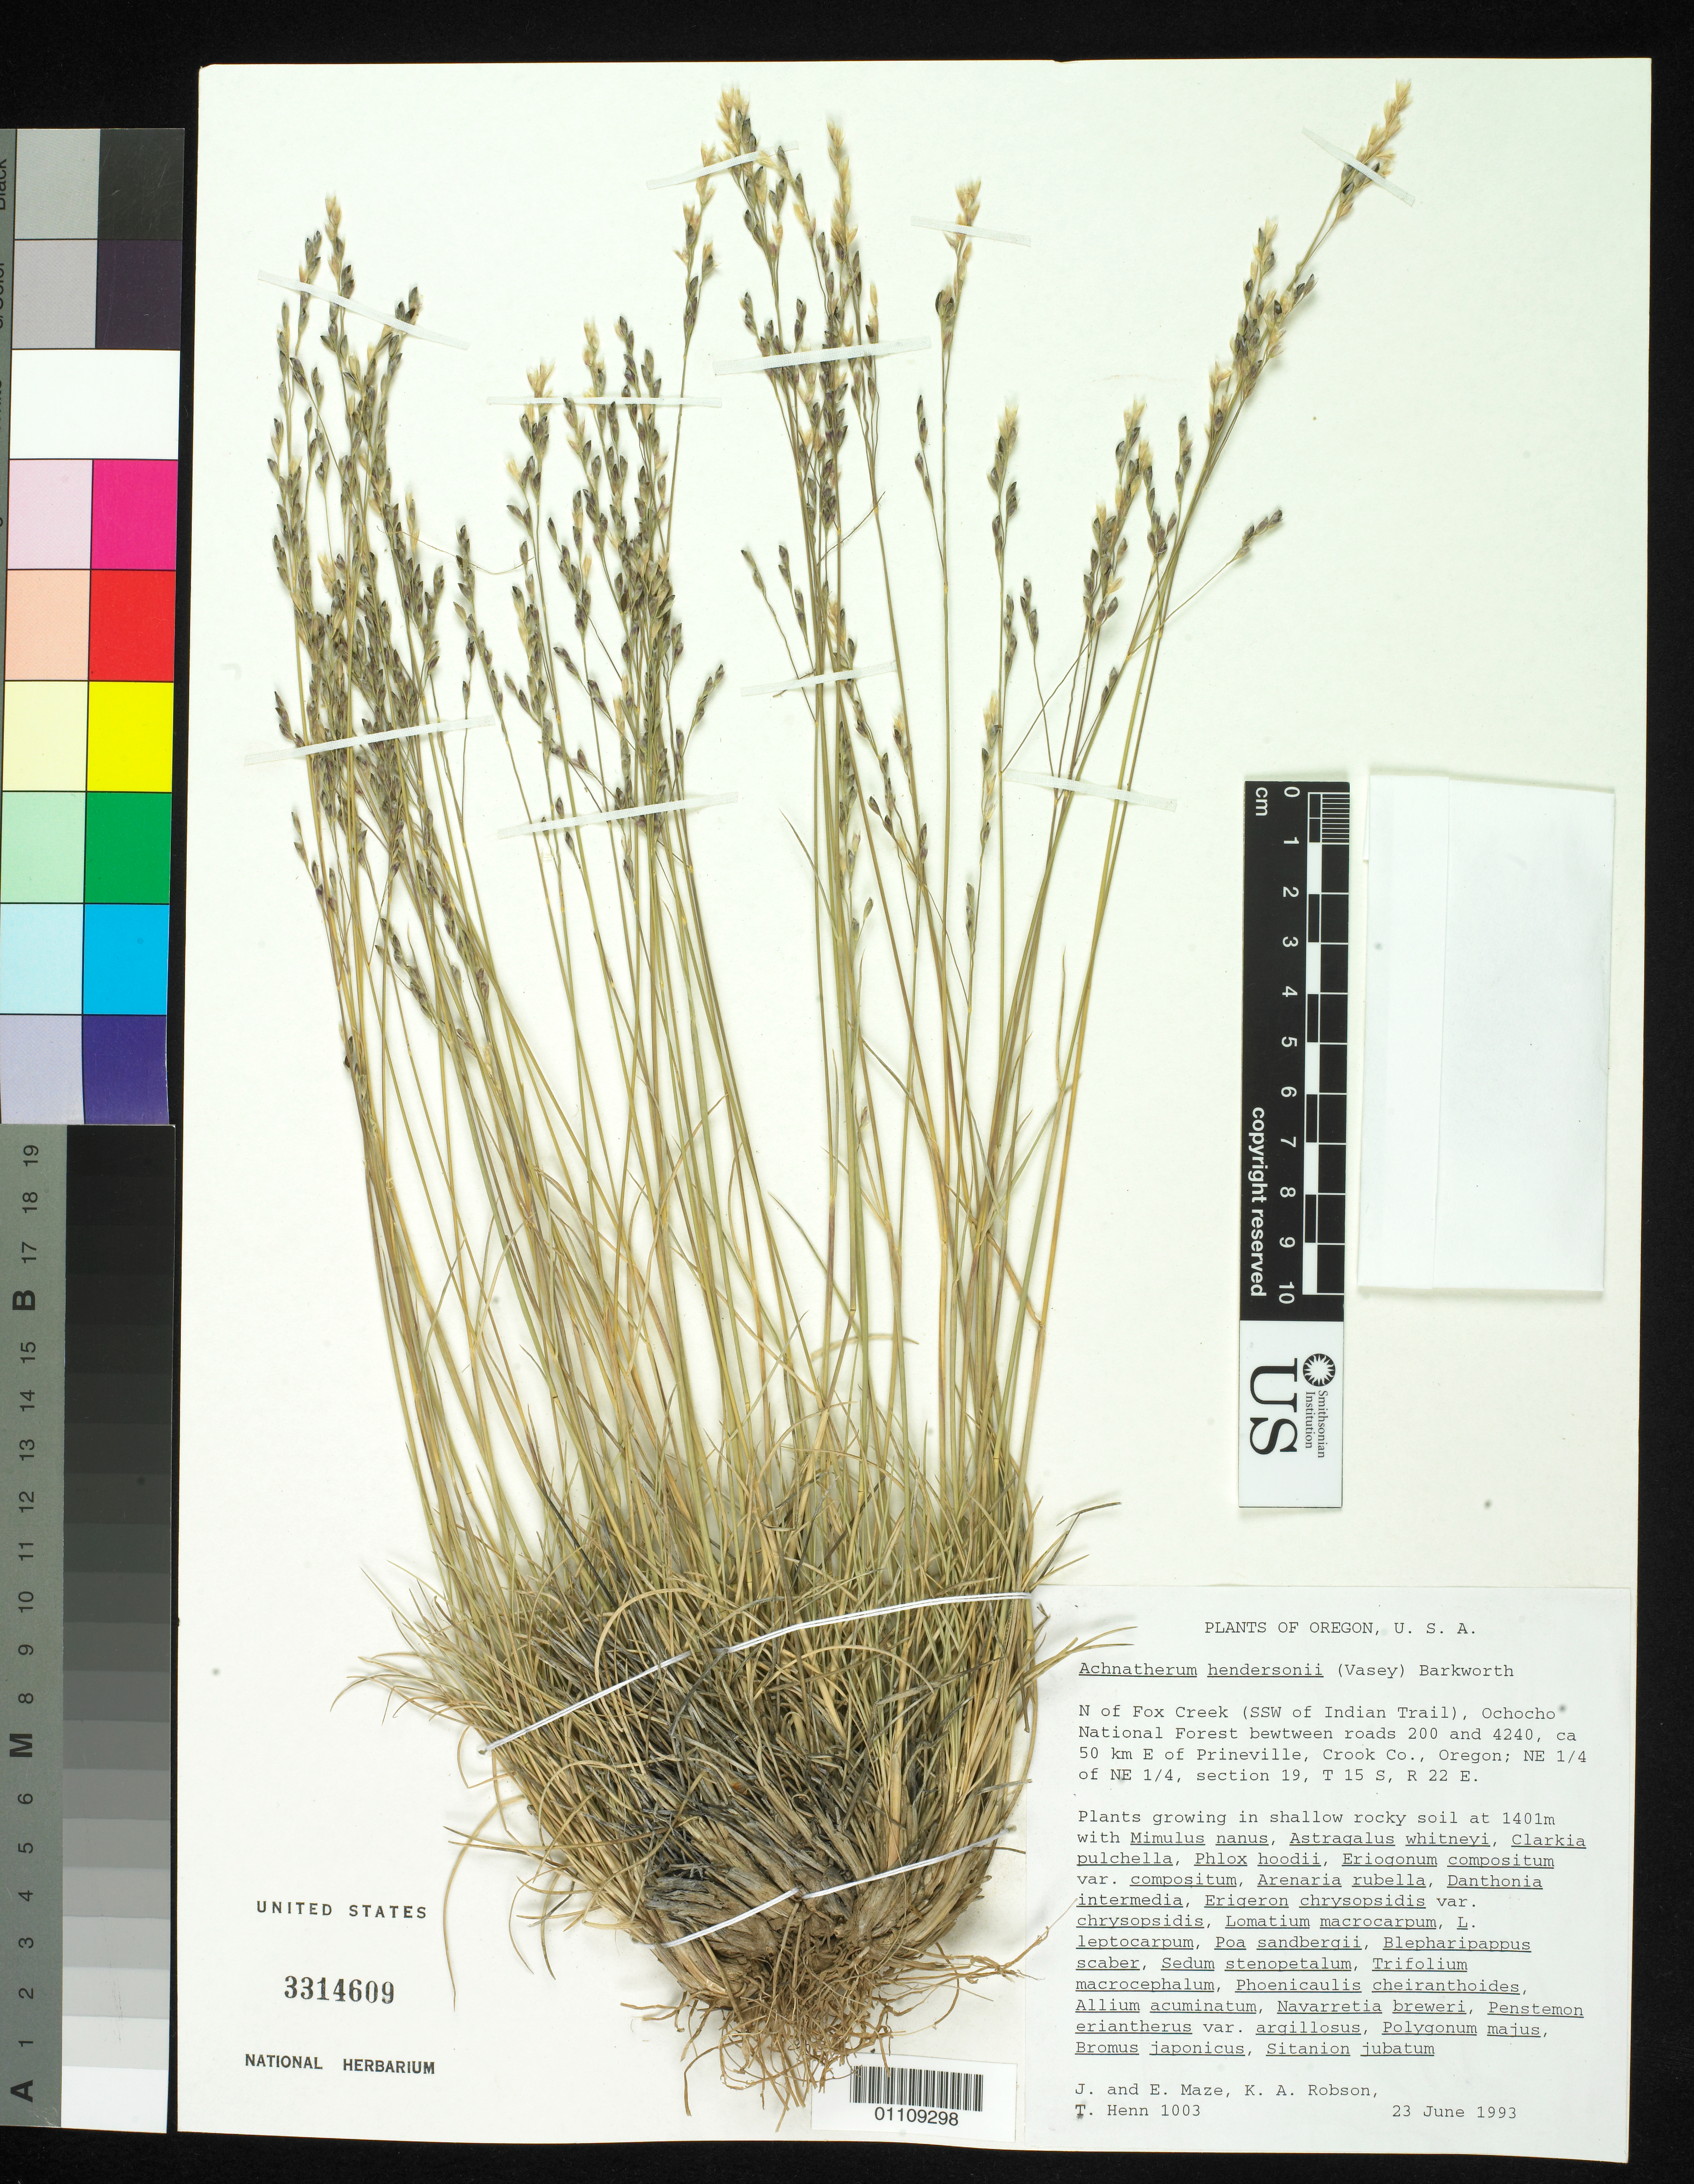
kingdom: Plantae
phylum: Tracheophyta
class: Liliopsida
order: Poales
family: Poaceae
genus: Eriocoma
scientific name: Eriocoma hendersonii ined.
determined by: Poaceae Reorganization Project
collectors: J. Maze, E. Maze, K. A. Robson & T. Henn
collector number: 1003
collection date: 1993-06-23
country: United States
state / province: Oregon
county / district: Crook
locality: N. of Fox Creek (SSW of Indian Trail), Ochocho National Forest between roads 200 and 4240, ca 50 km E. of Prineville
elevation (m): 1401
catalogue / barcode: US 3314609